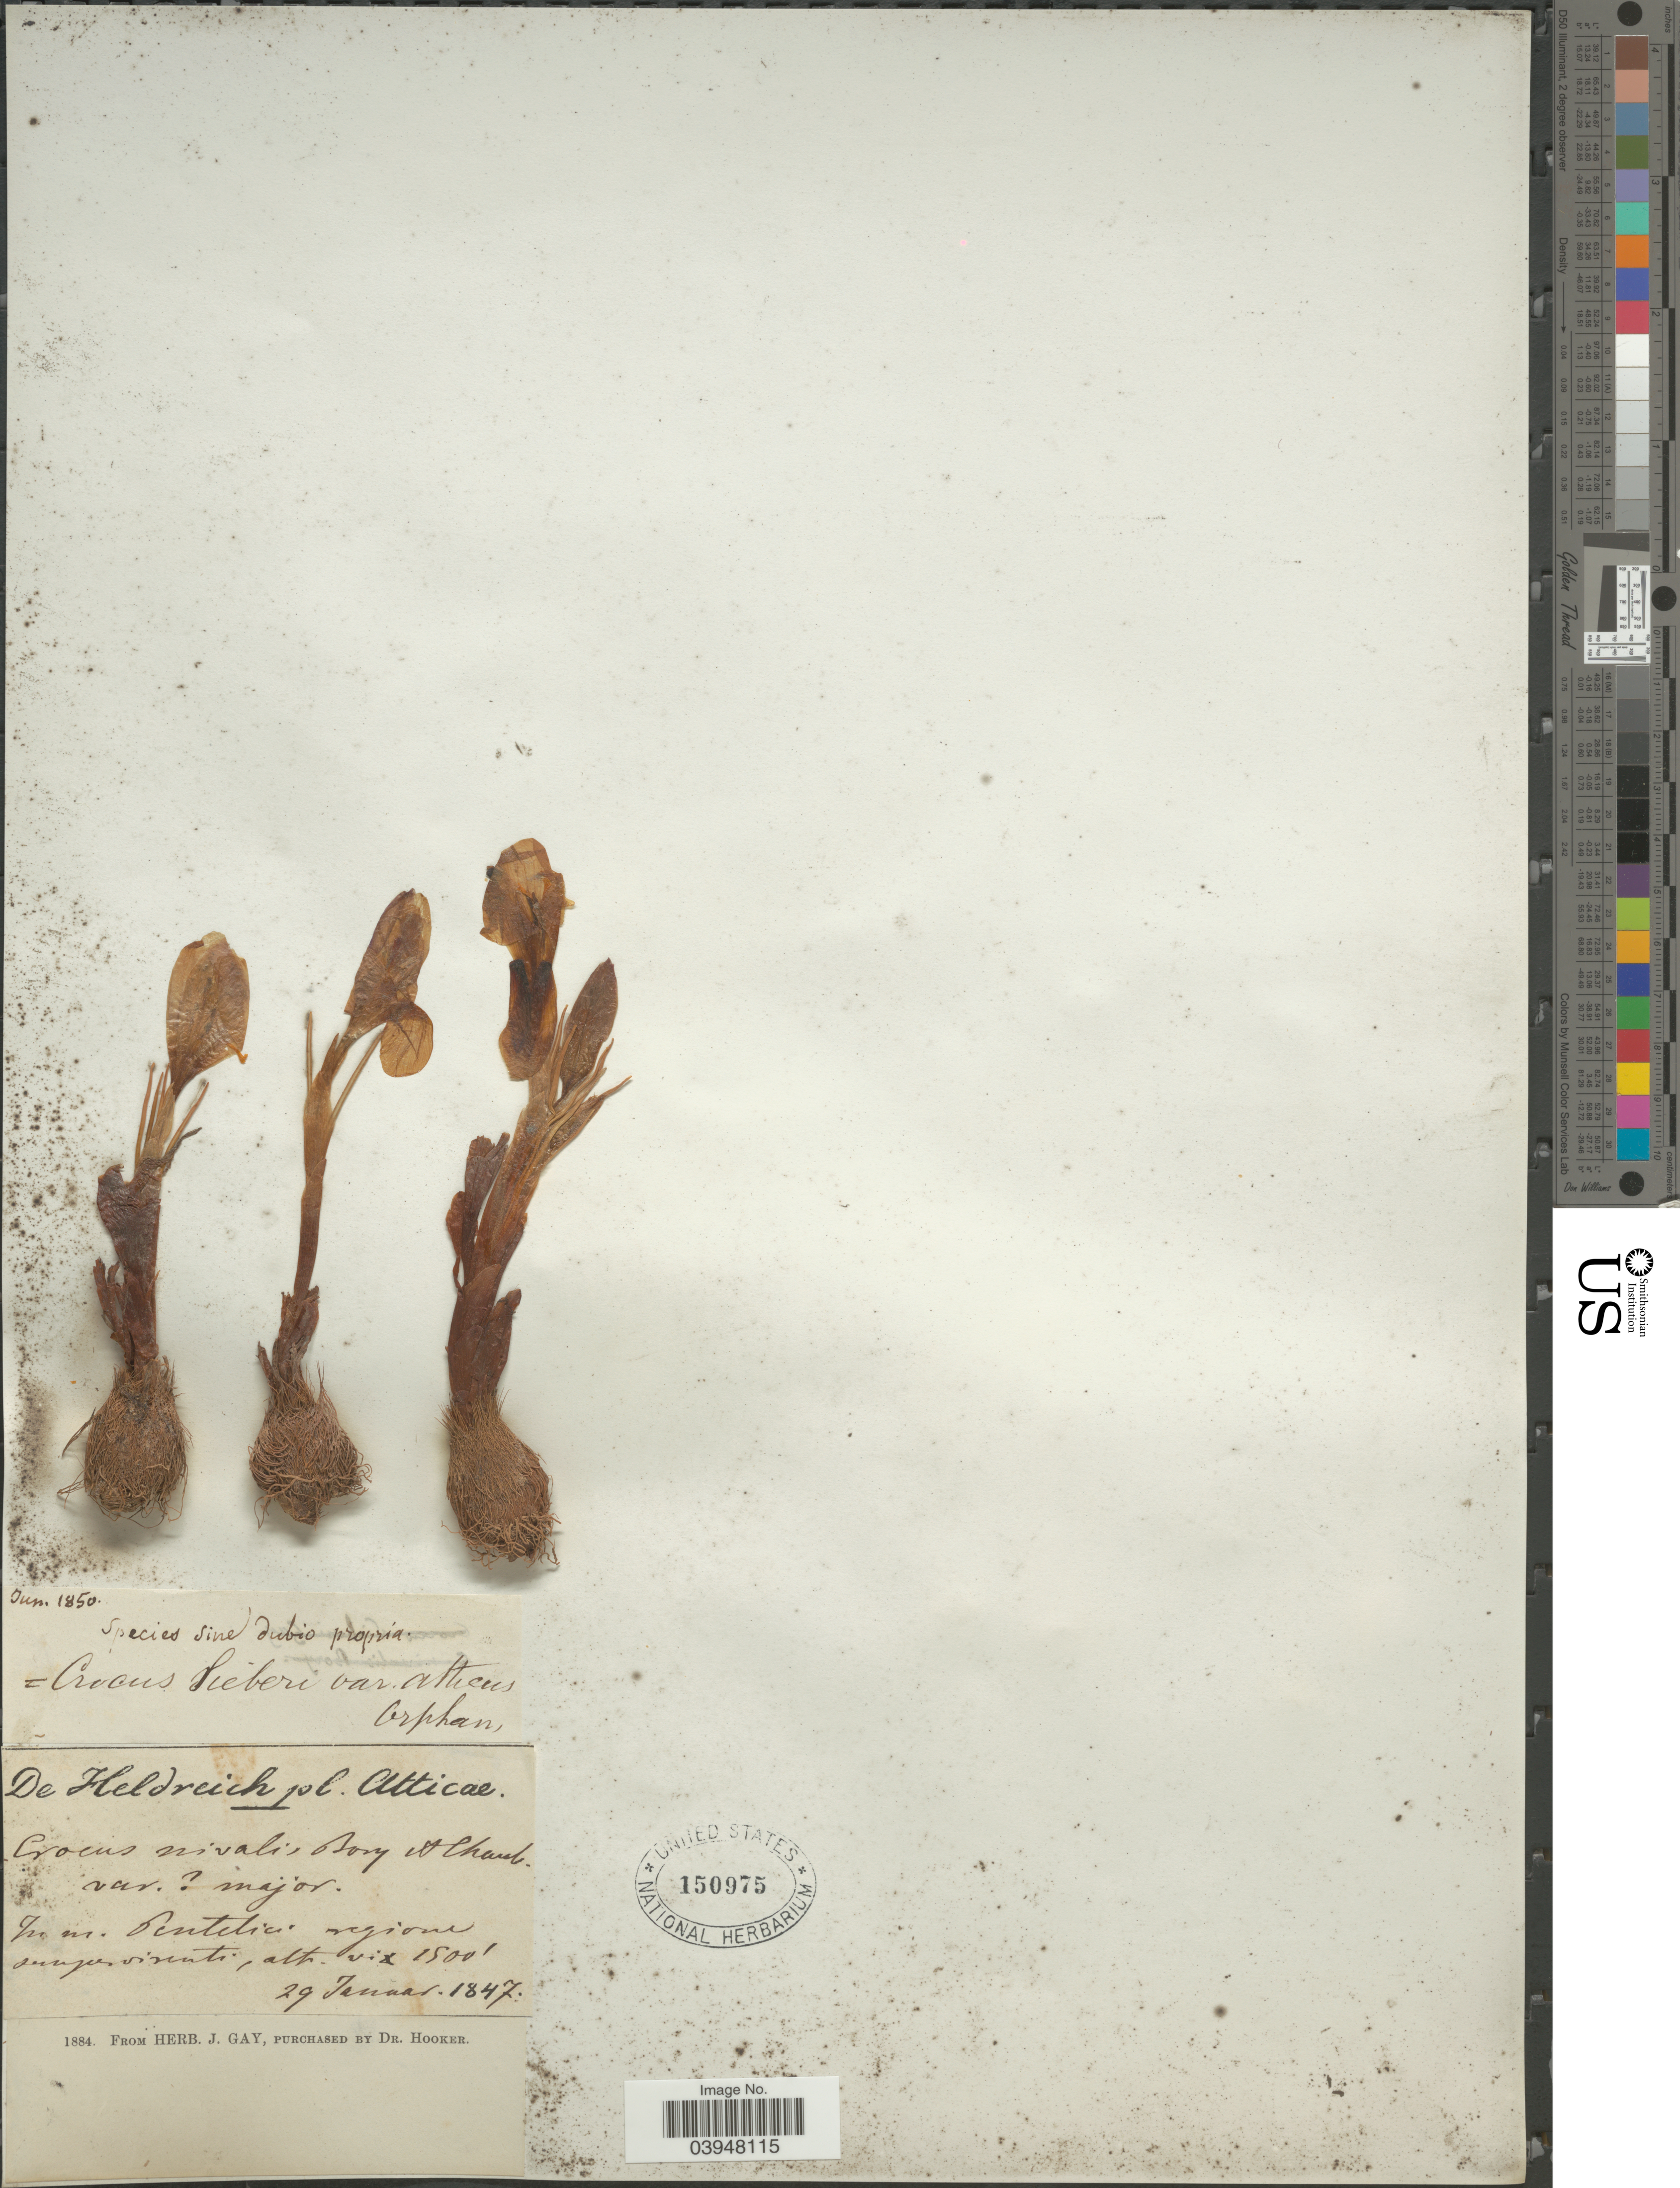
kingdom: Plantae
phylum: Tracheophyta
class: Liliopsida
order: Asparagales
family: Iridaceae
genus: Crocus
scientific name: Crocus sieberi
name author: J. Gay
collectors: -. De Heldreich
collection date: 1847-01-29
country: Greece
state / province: Attica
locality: Atticae. In m. bentelici region drupe virenti.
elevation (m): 457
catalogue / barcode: US 150975